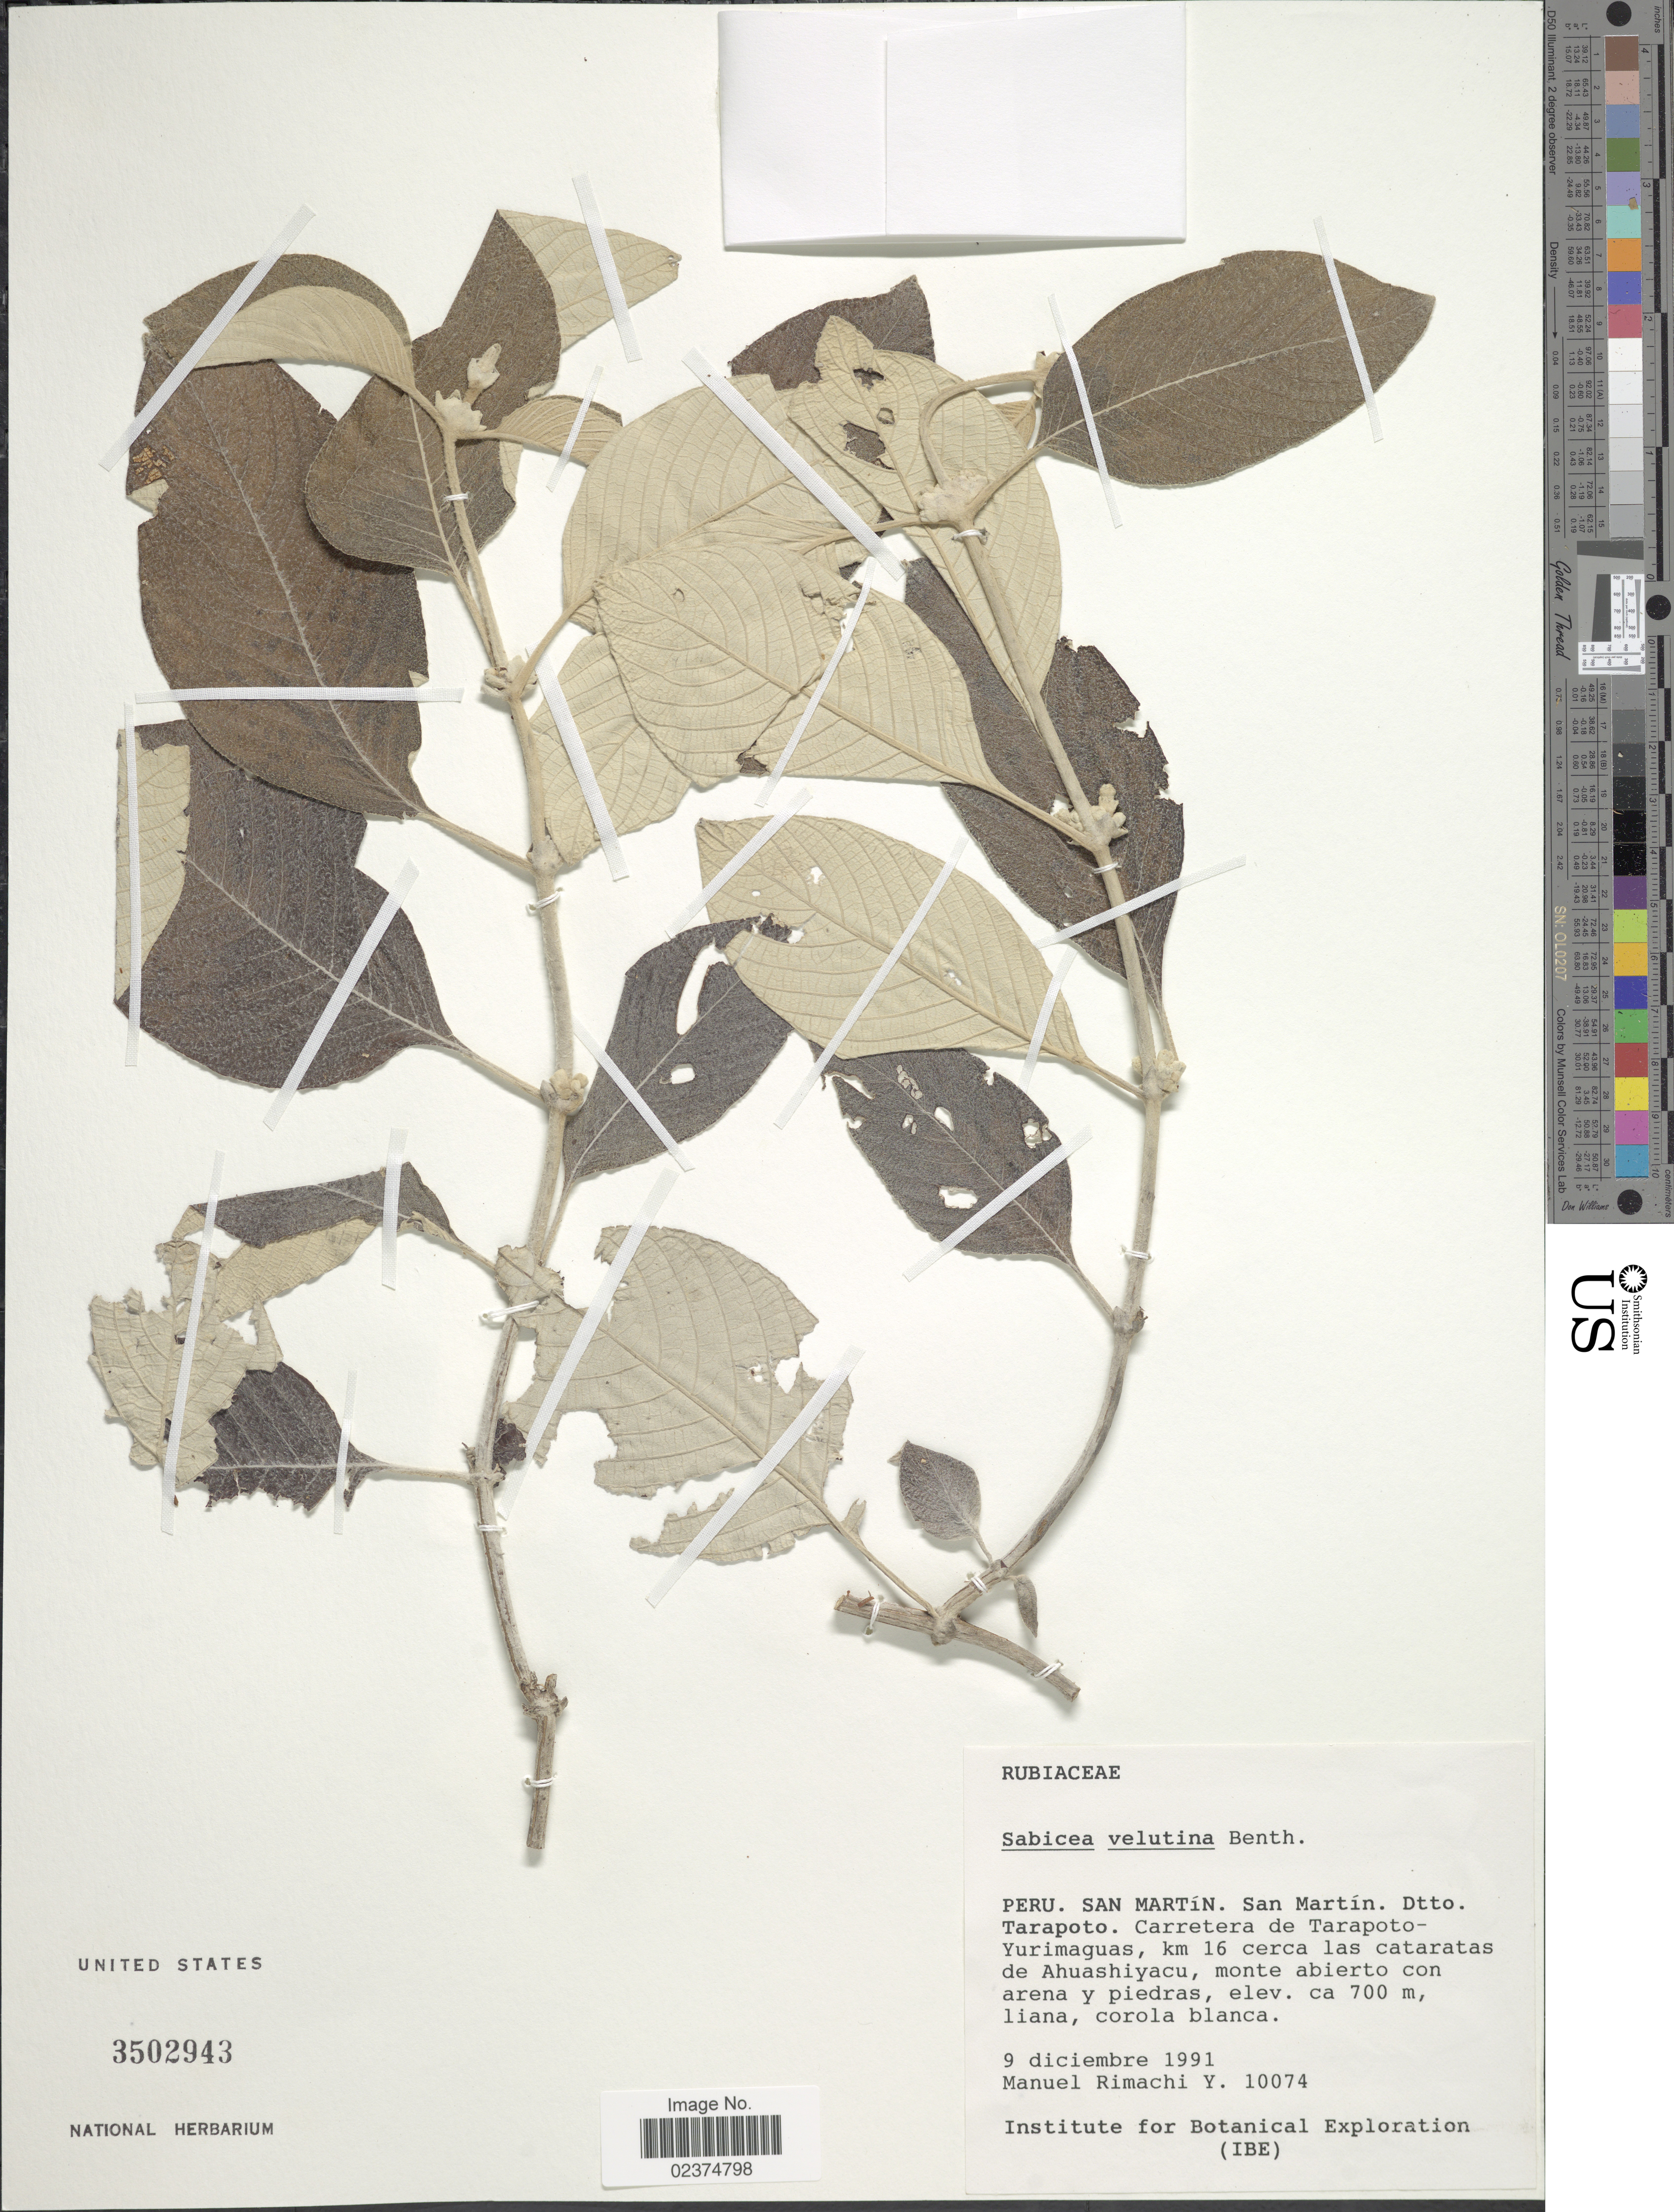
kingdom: Plantae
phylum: Tracheophyta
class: Magnoliopsida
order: Gentianales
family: Rubiaceae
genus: Sabicea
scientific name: Sabicea velutina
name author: Benth.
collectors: M. Rimachi Y.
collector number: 10074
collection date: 1991-12-09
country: Peru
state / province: San Martín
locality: San Martin. Dtto. Tarapoto. Carretera de Tarapoto-Yurimaguas, km 16 cerca las cataratas de Ahuashiyacu, monte abierto con arena y piedras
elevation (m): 700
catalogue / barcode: US 3502943